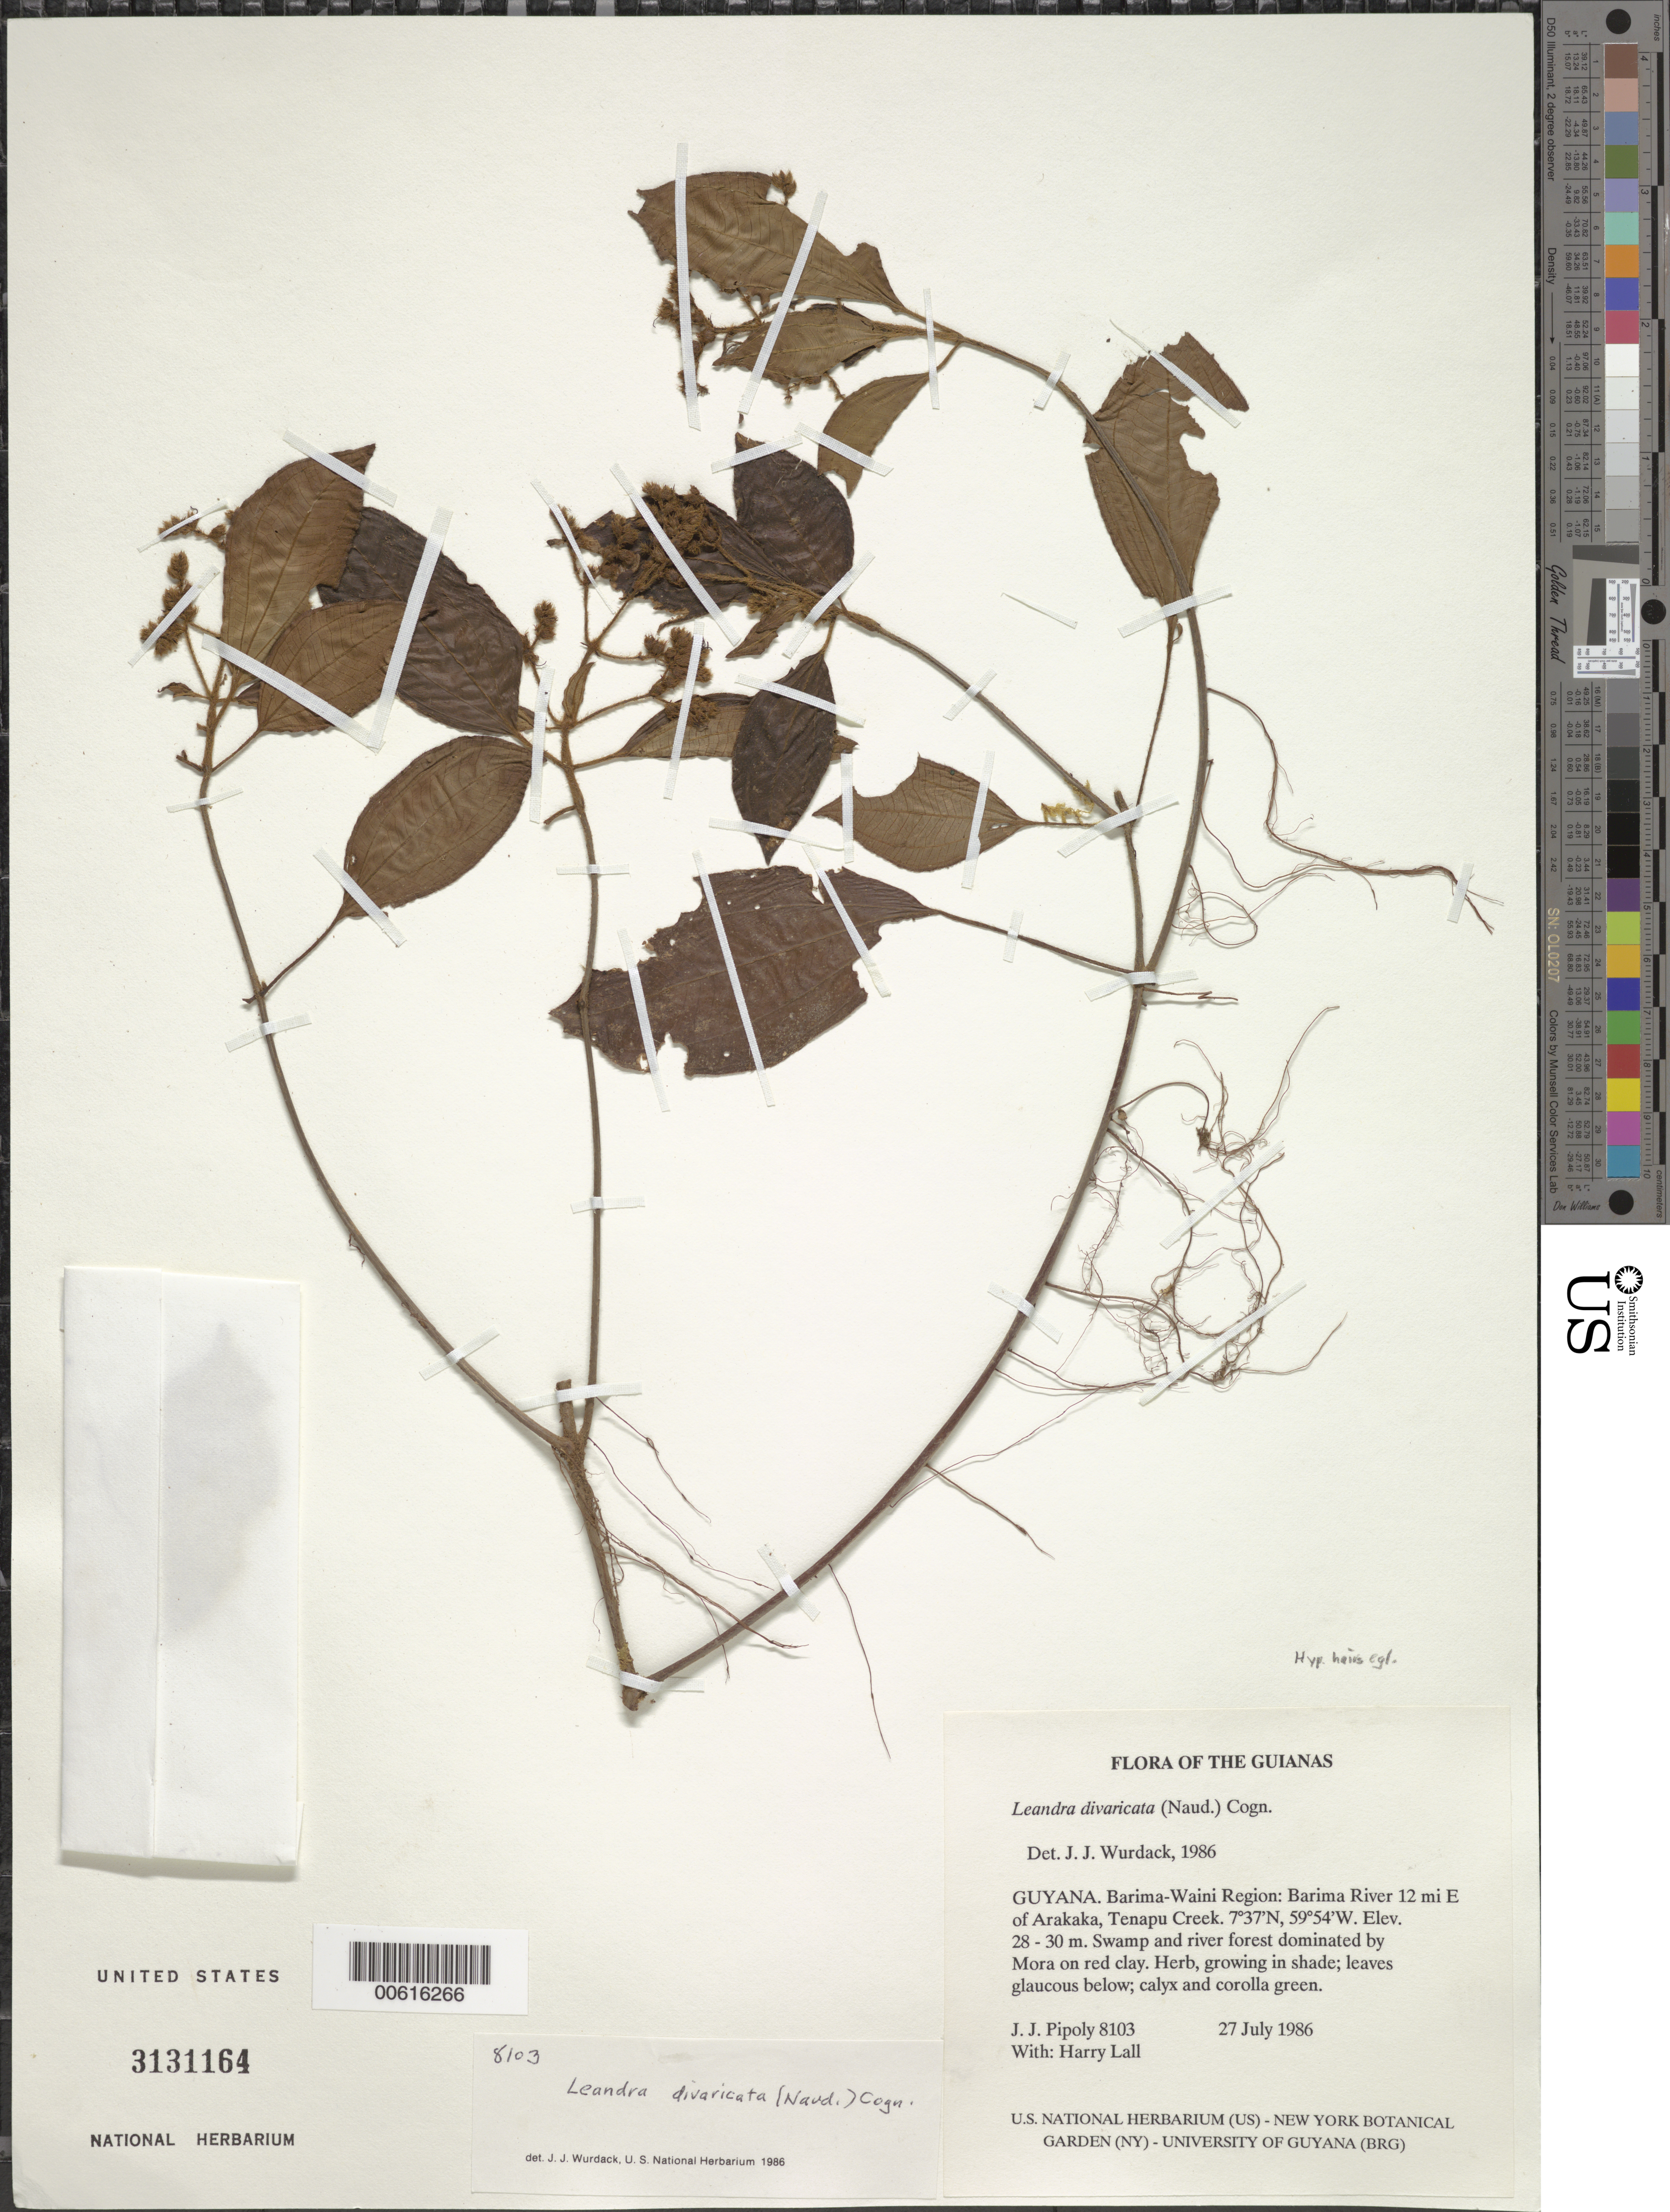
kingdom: Plantae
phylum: Tracheophyta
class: Magnoliopsida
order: Myrtales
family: Melastomataceae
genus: Leandra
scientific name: Leandra divaricata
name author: (Naudin) Cogn.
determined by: Wurdack, John J., (US), US (UNITED STATES)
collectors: J. J. Pipoly & H. Lall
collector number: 8103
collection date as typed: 27 July 1986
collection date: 1986-07-27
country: Guyana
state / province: Barima-Waini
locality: Barima River 12 mi E of Arakaka, Tenapu Creek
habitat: Swamp and river forest dominated by Mora on red clay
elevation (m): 28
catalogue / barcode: US 3131164